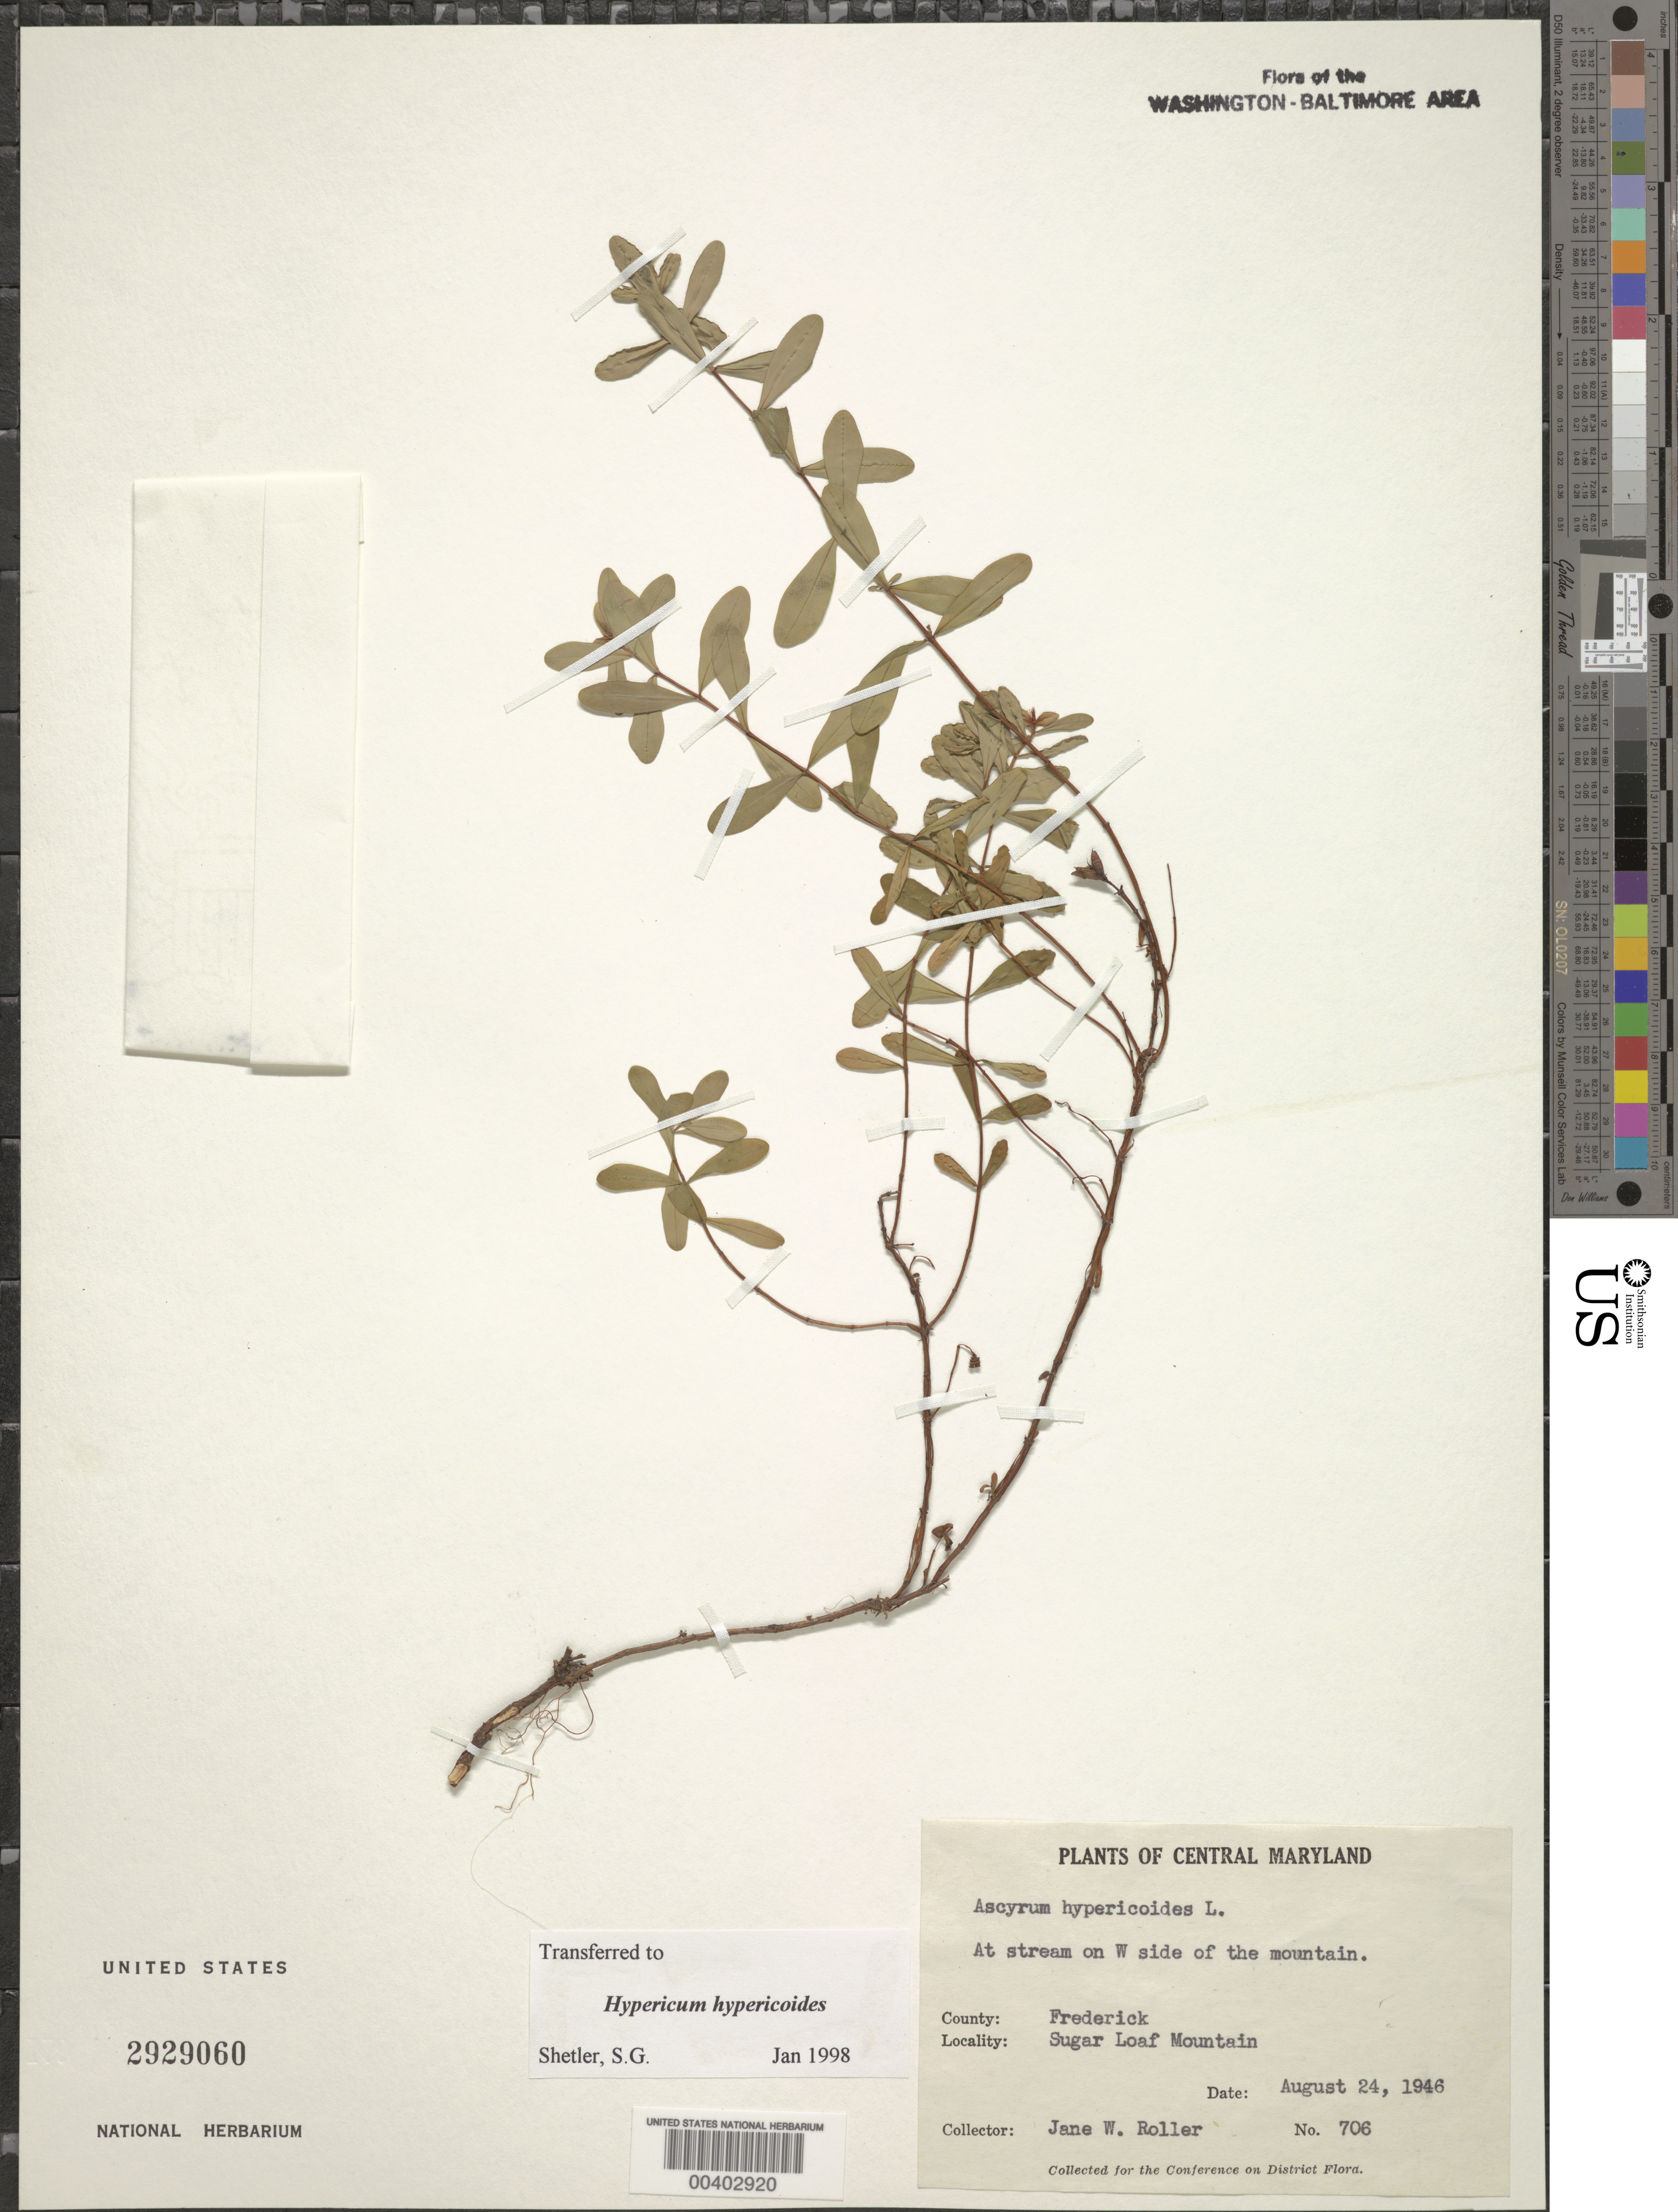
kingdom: Plantae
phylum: Tracheophyta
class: Magnoliopsida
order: Malpighiales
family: Hypericaceae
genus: Hypericum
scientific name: Hypericum stragulum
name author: W.P. Adams & N. Robson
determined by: Strong, Mark T., (BOT), Smithsonian Institution - National Museum of Natural History (UNITED STATES)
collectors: J. W. Roller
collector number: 706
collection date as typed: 24 Aug 1946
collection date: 1946-08-24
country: United States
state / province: Maryland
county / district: Frederick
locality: Sugar Loaf Mountain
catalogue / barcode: US 2929060